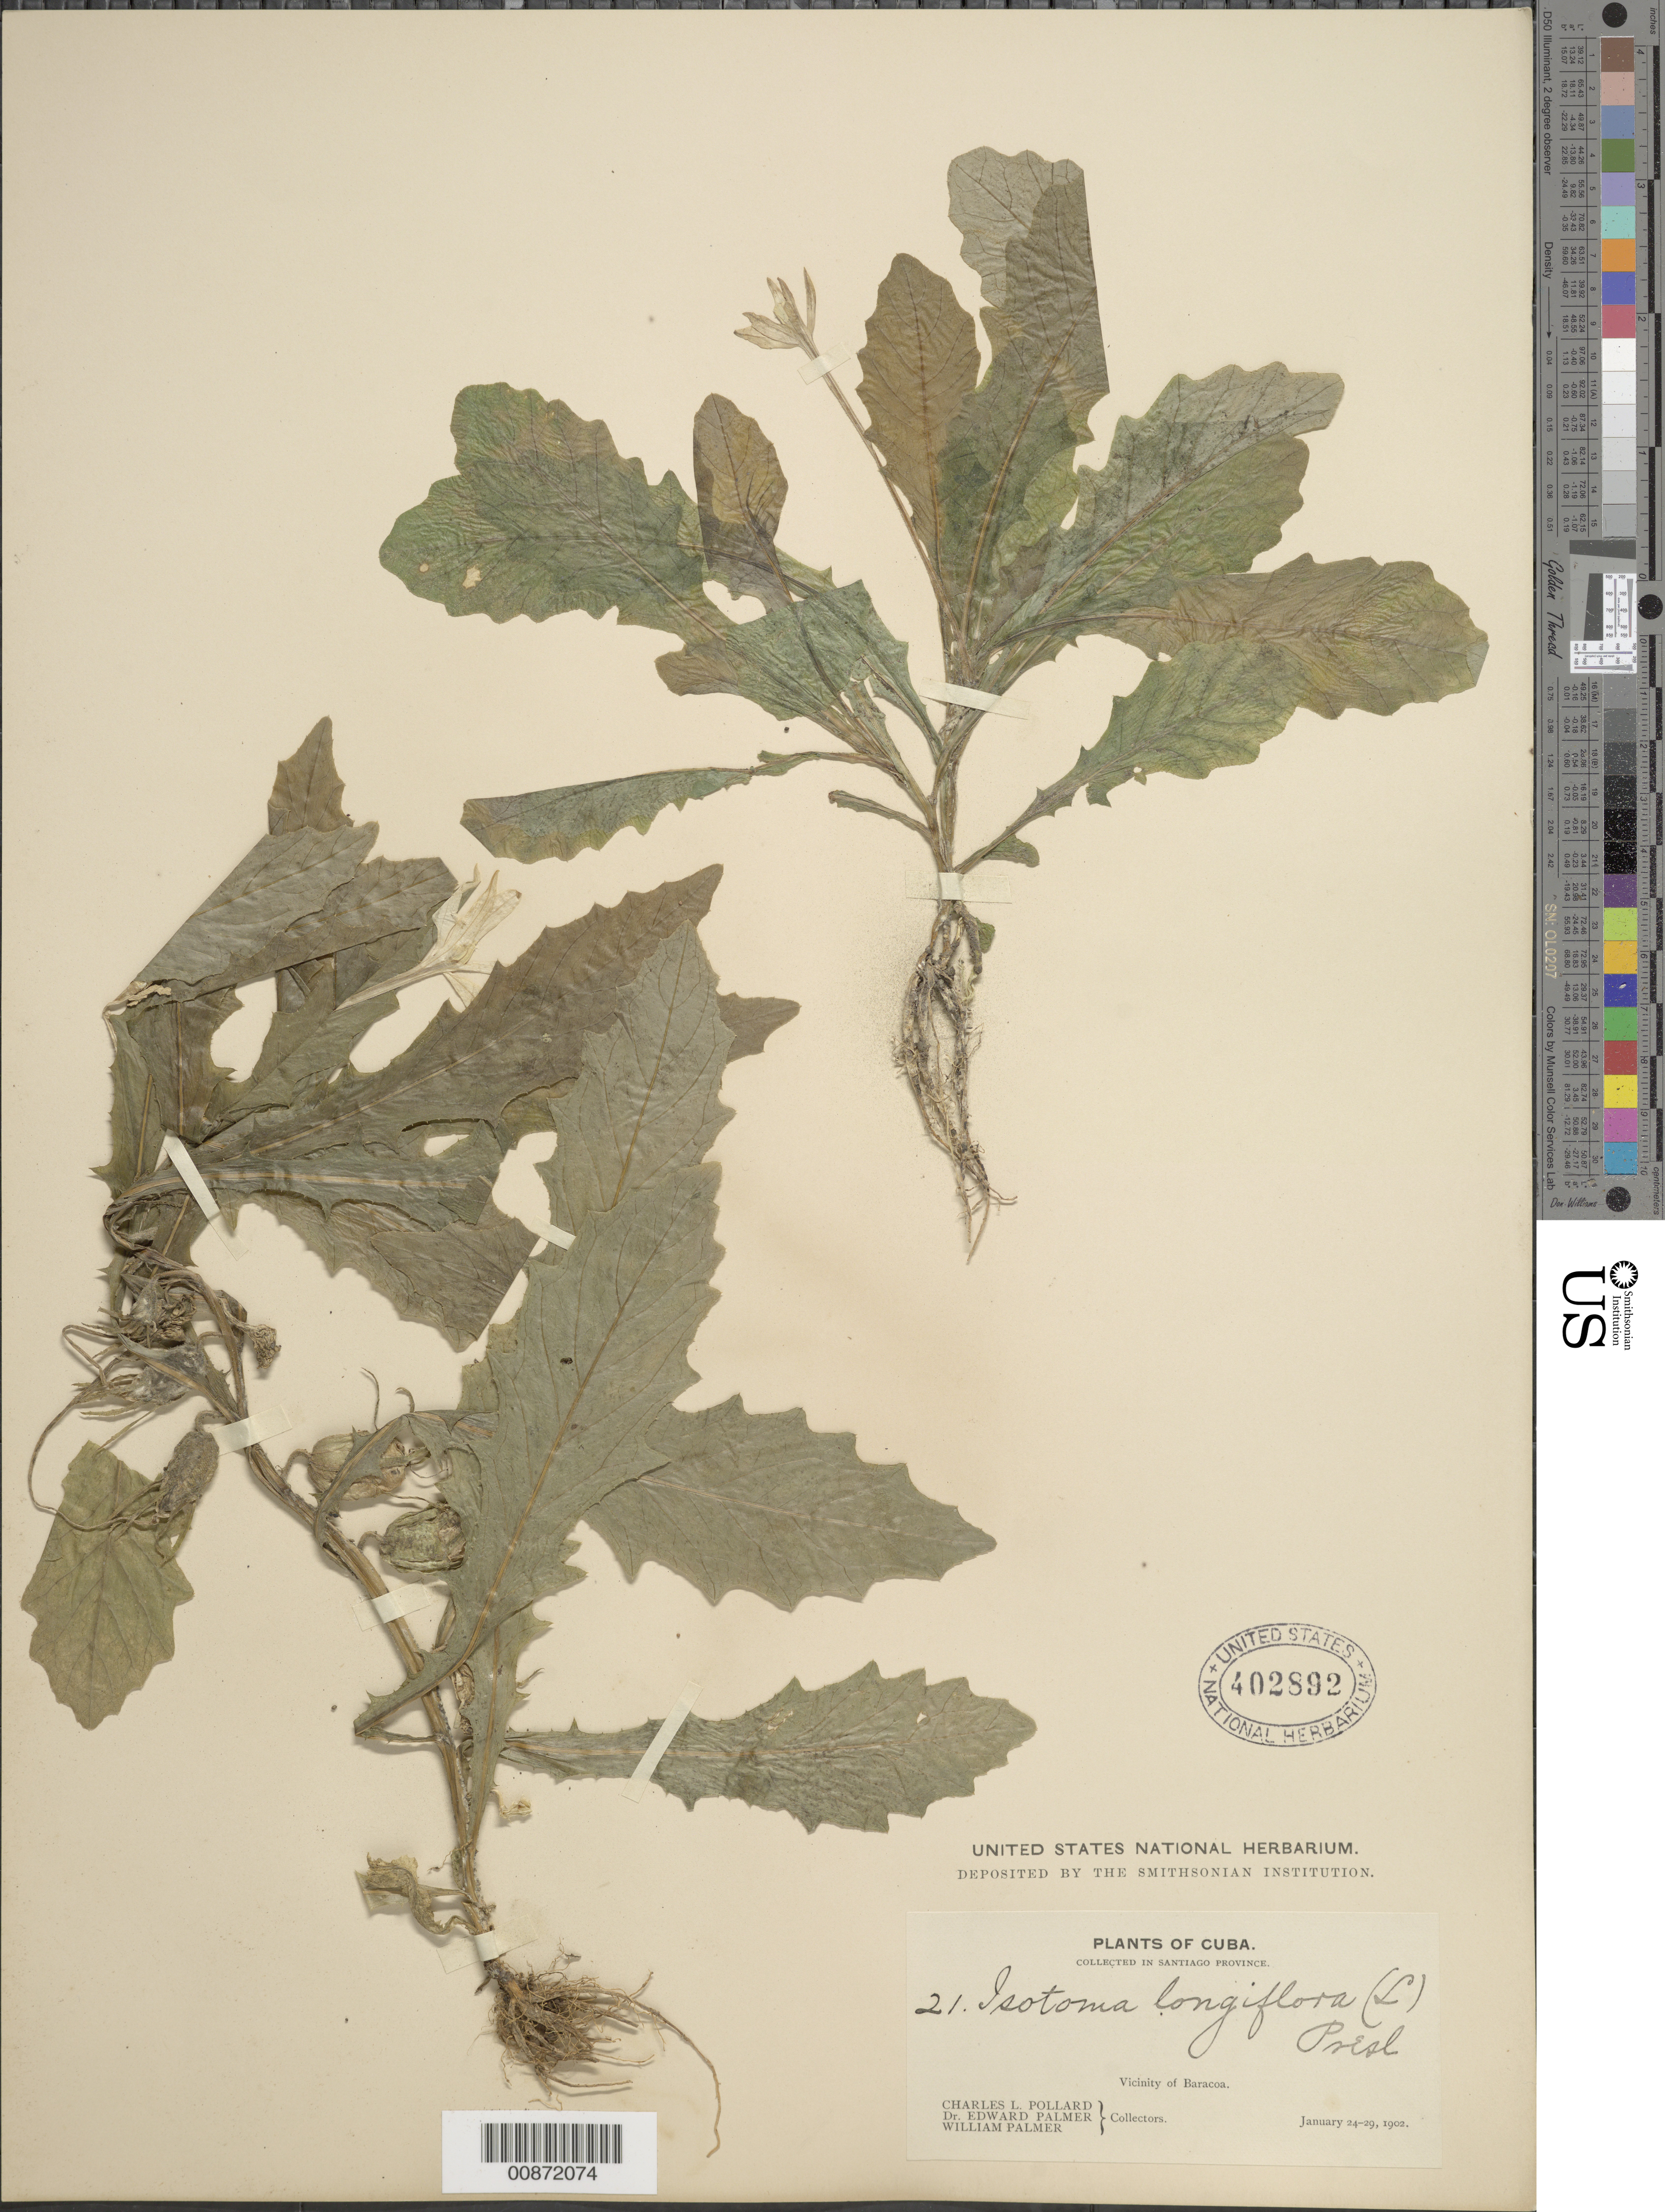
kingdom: Plantae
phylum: Tracheophyta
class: Magnoliopsida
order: Asterales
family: Campanulaceae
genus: Hippobroma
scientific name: Hippobroma longiflora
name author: (L.) G. Don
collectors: C. L. Pollard, E. Palmer & W. Palmer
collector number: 21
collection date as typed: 24 Jan 1902 to 29 Jan 1902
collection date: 1902-01-24/1902-01-29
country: Cuba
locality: Santiago Prov. Vicinity of Baracoa.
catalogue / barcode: US 402892